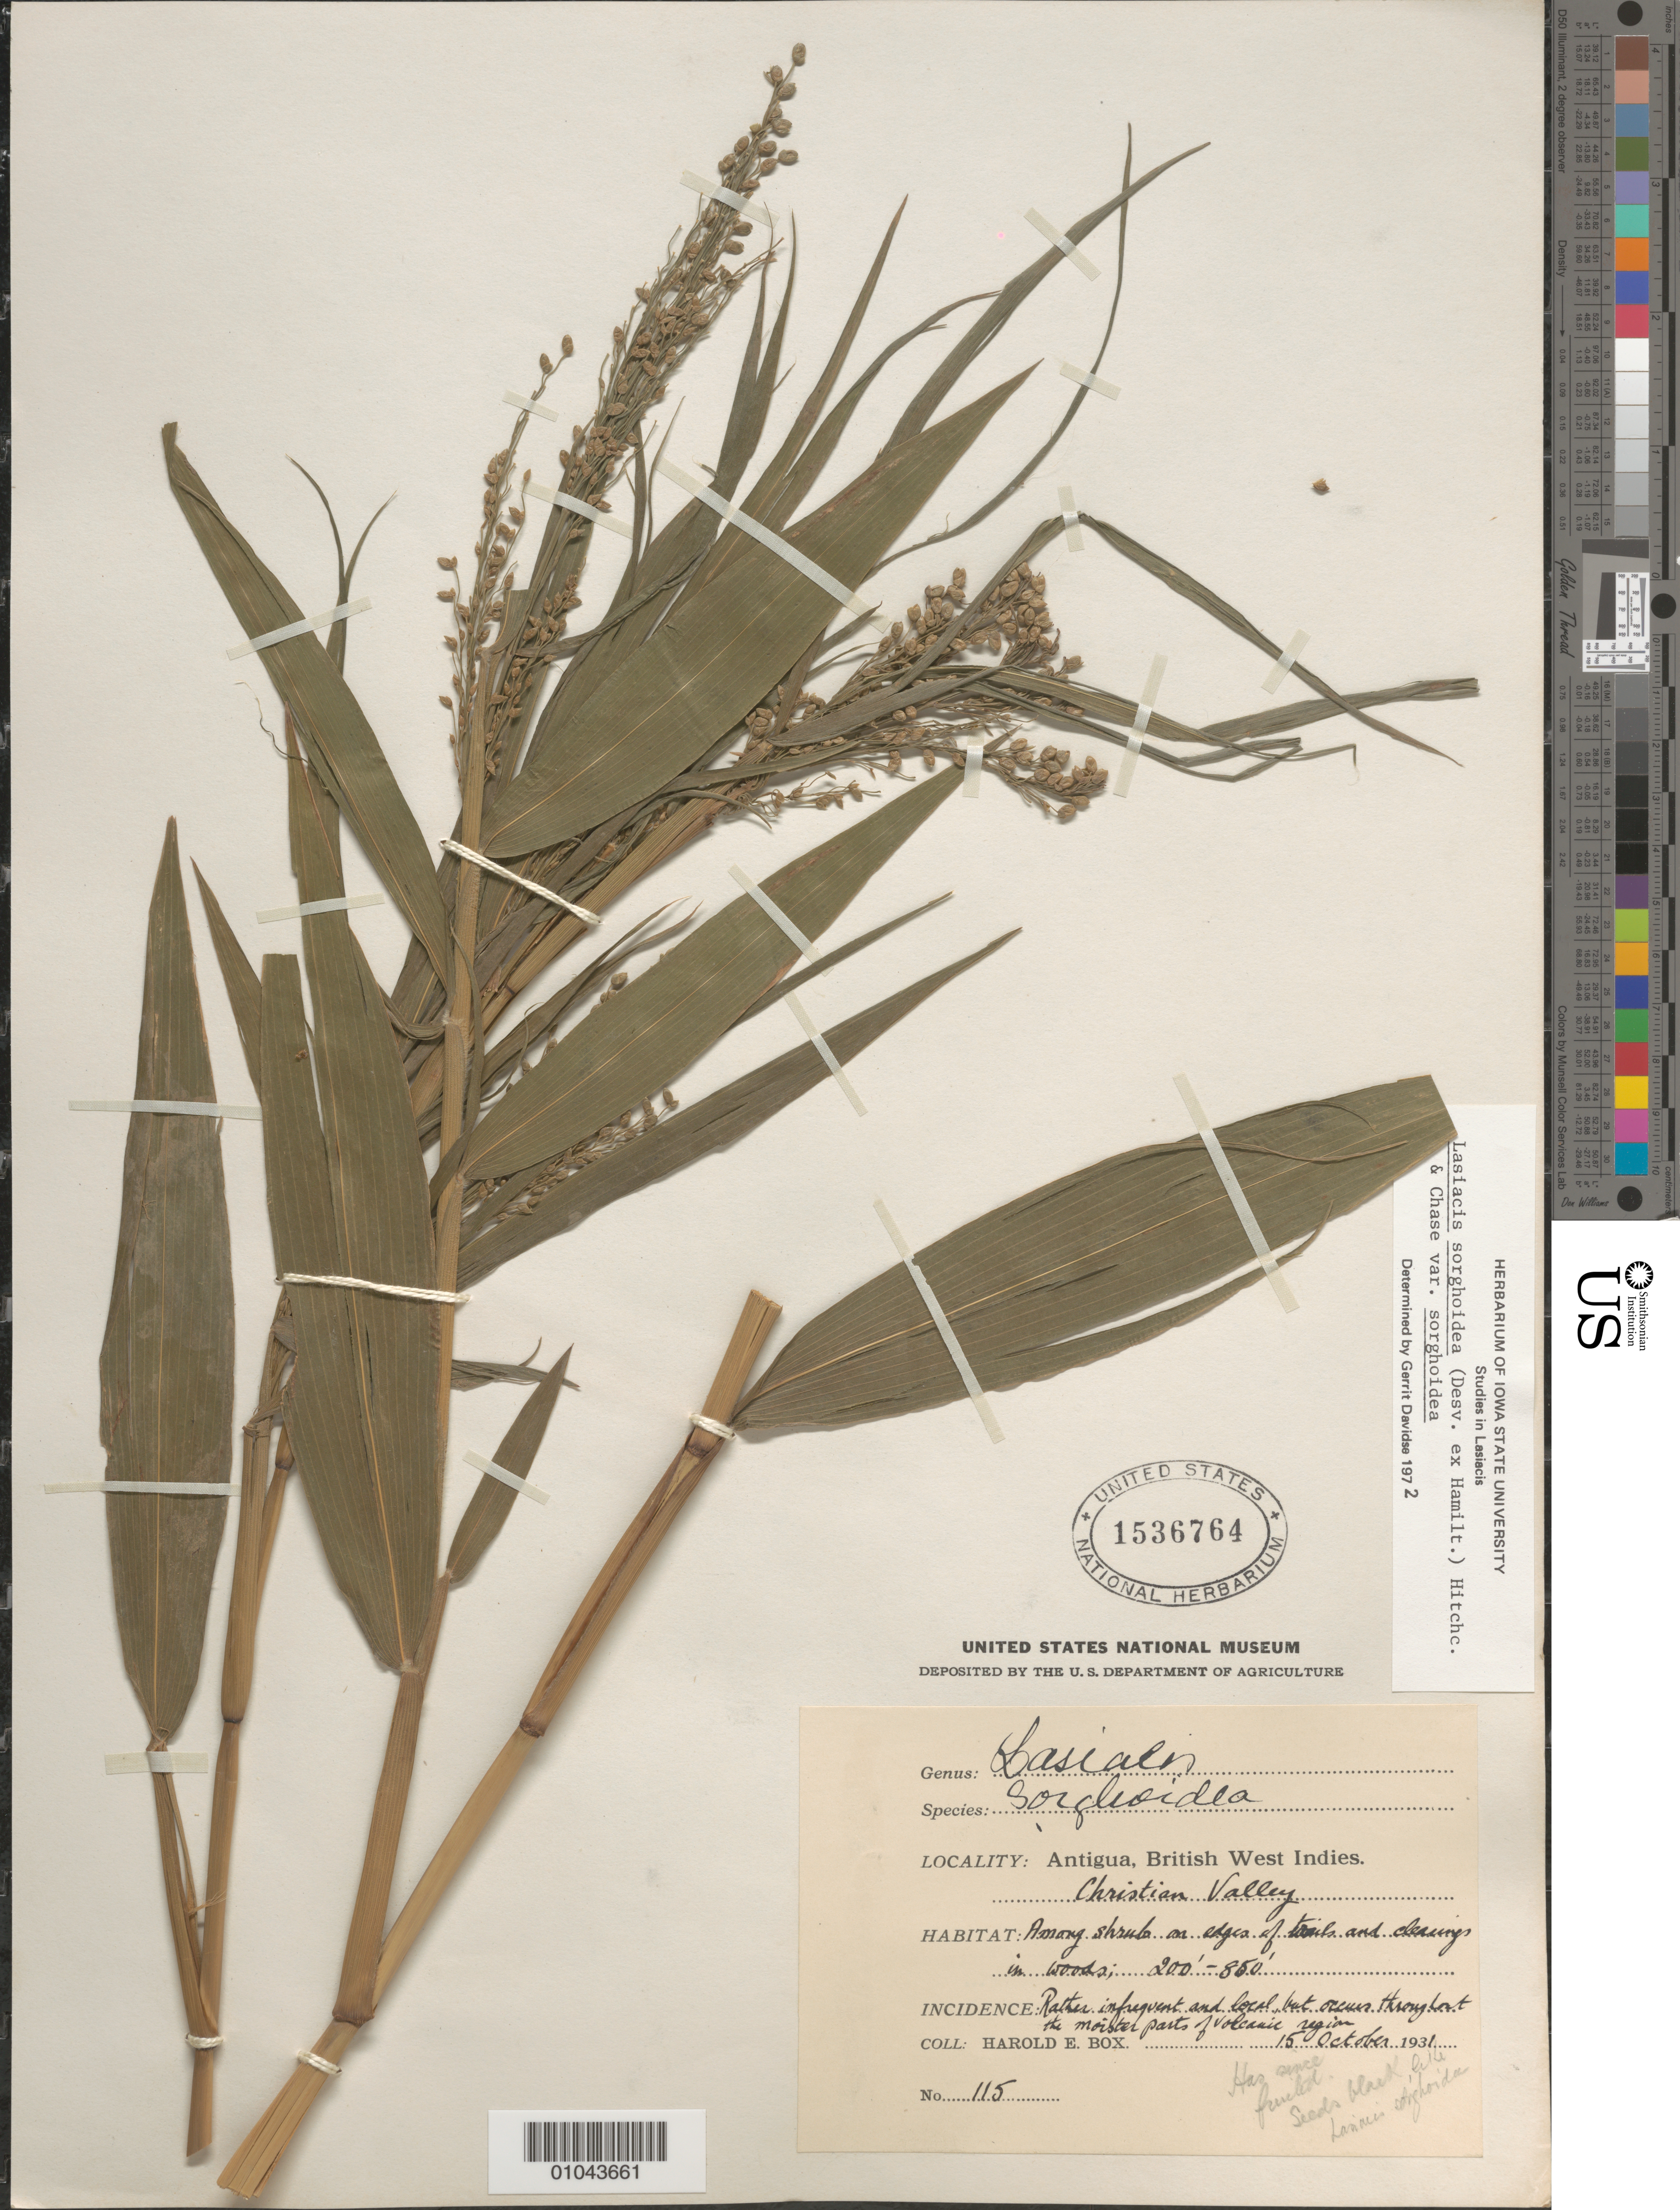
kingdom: Plantae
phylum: Tracheophyta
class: Liliopsida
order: Poales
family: Poaceae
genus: Lasiacis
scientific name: Lasiacis sorghoidea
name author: (Desv. ex Ham.) Hitchc. & Chase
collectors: H. E. Box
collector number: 115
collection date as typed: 15 Oct 1931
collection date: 1931-10-15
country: Antigua and Barbuda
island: Antigua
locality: Christian Valley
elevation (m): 61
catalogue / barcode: US 1536764